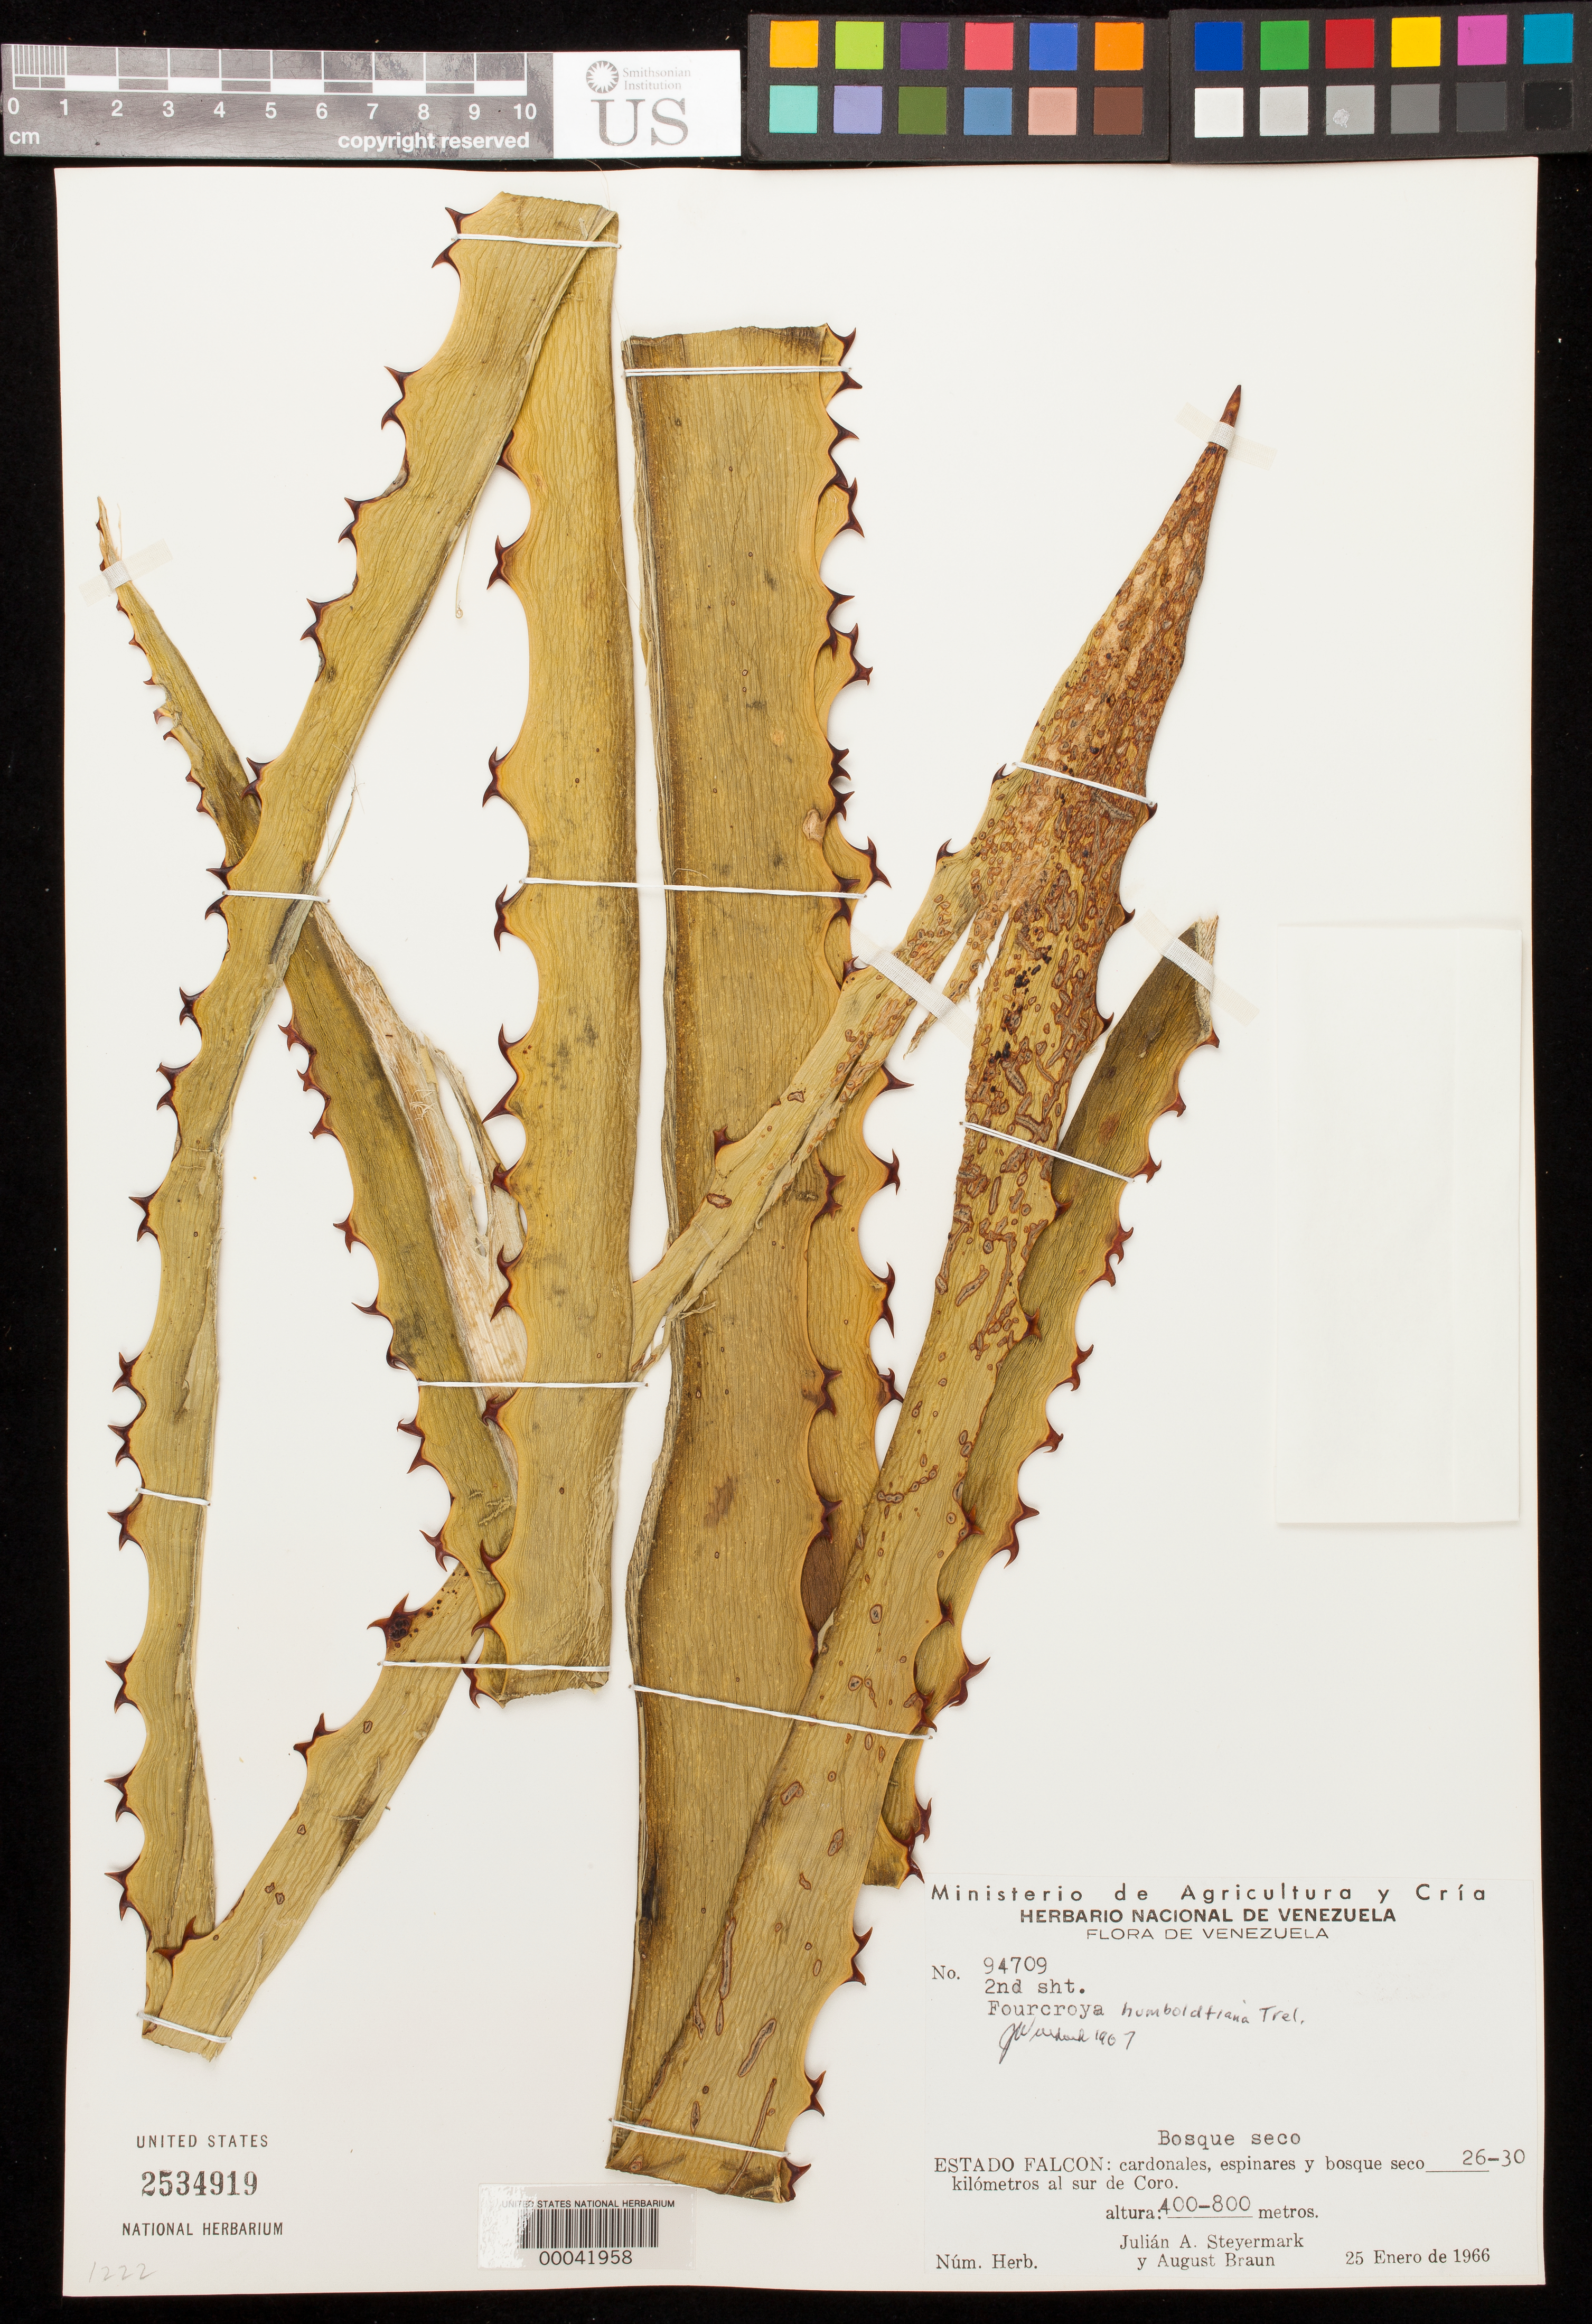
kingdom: Plantae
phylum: Tracheophyta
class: Liliopsida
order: Asparagales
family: Asparagaceae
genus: Furcraea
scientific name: Furcraea humboldtiana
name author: Trel.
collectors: J. Steyermark & A. Braun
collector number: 94709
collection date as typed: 25 Enero de 1966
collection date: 1966-01-25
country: Venezuela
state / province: Falcón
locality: Estado Falcon: 26-30 km al sur de Coro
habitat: Thistles, spine and woods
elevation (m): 400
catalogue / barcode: US 2534919